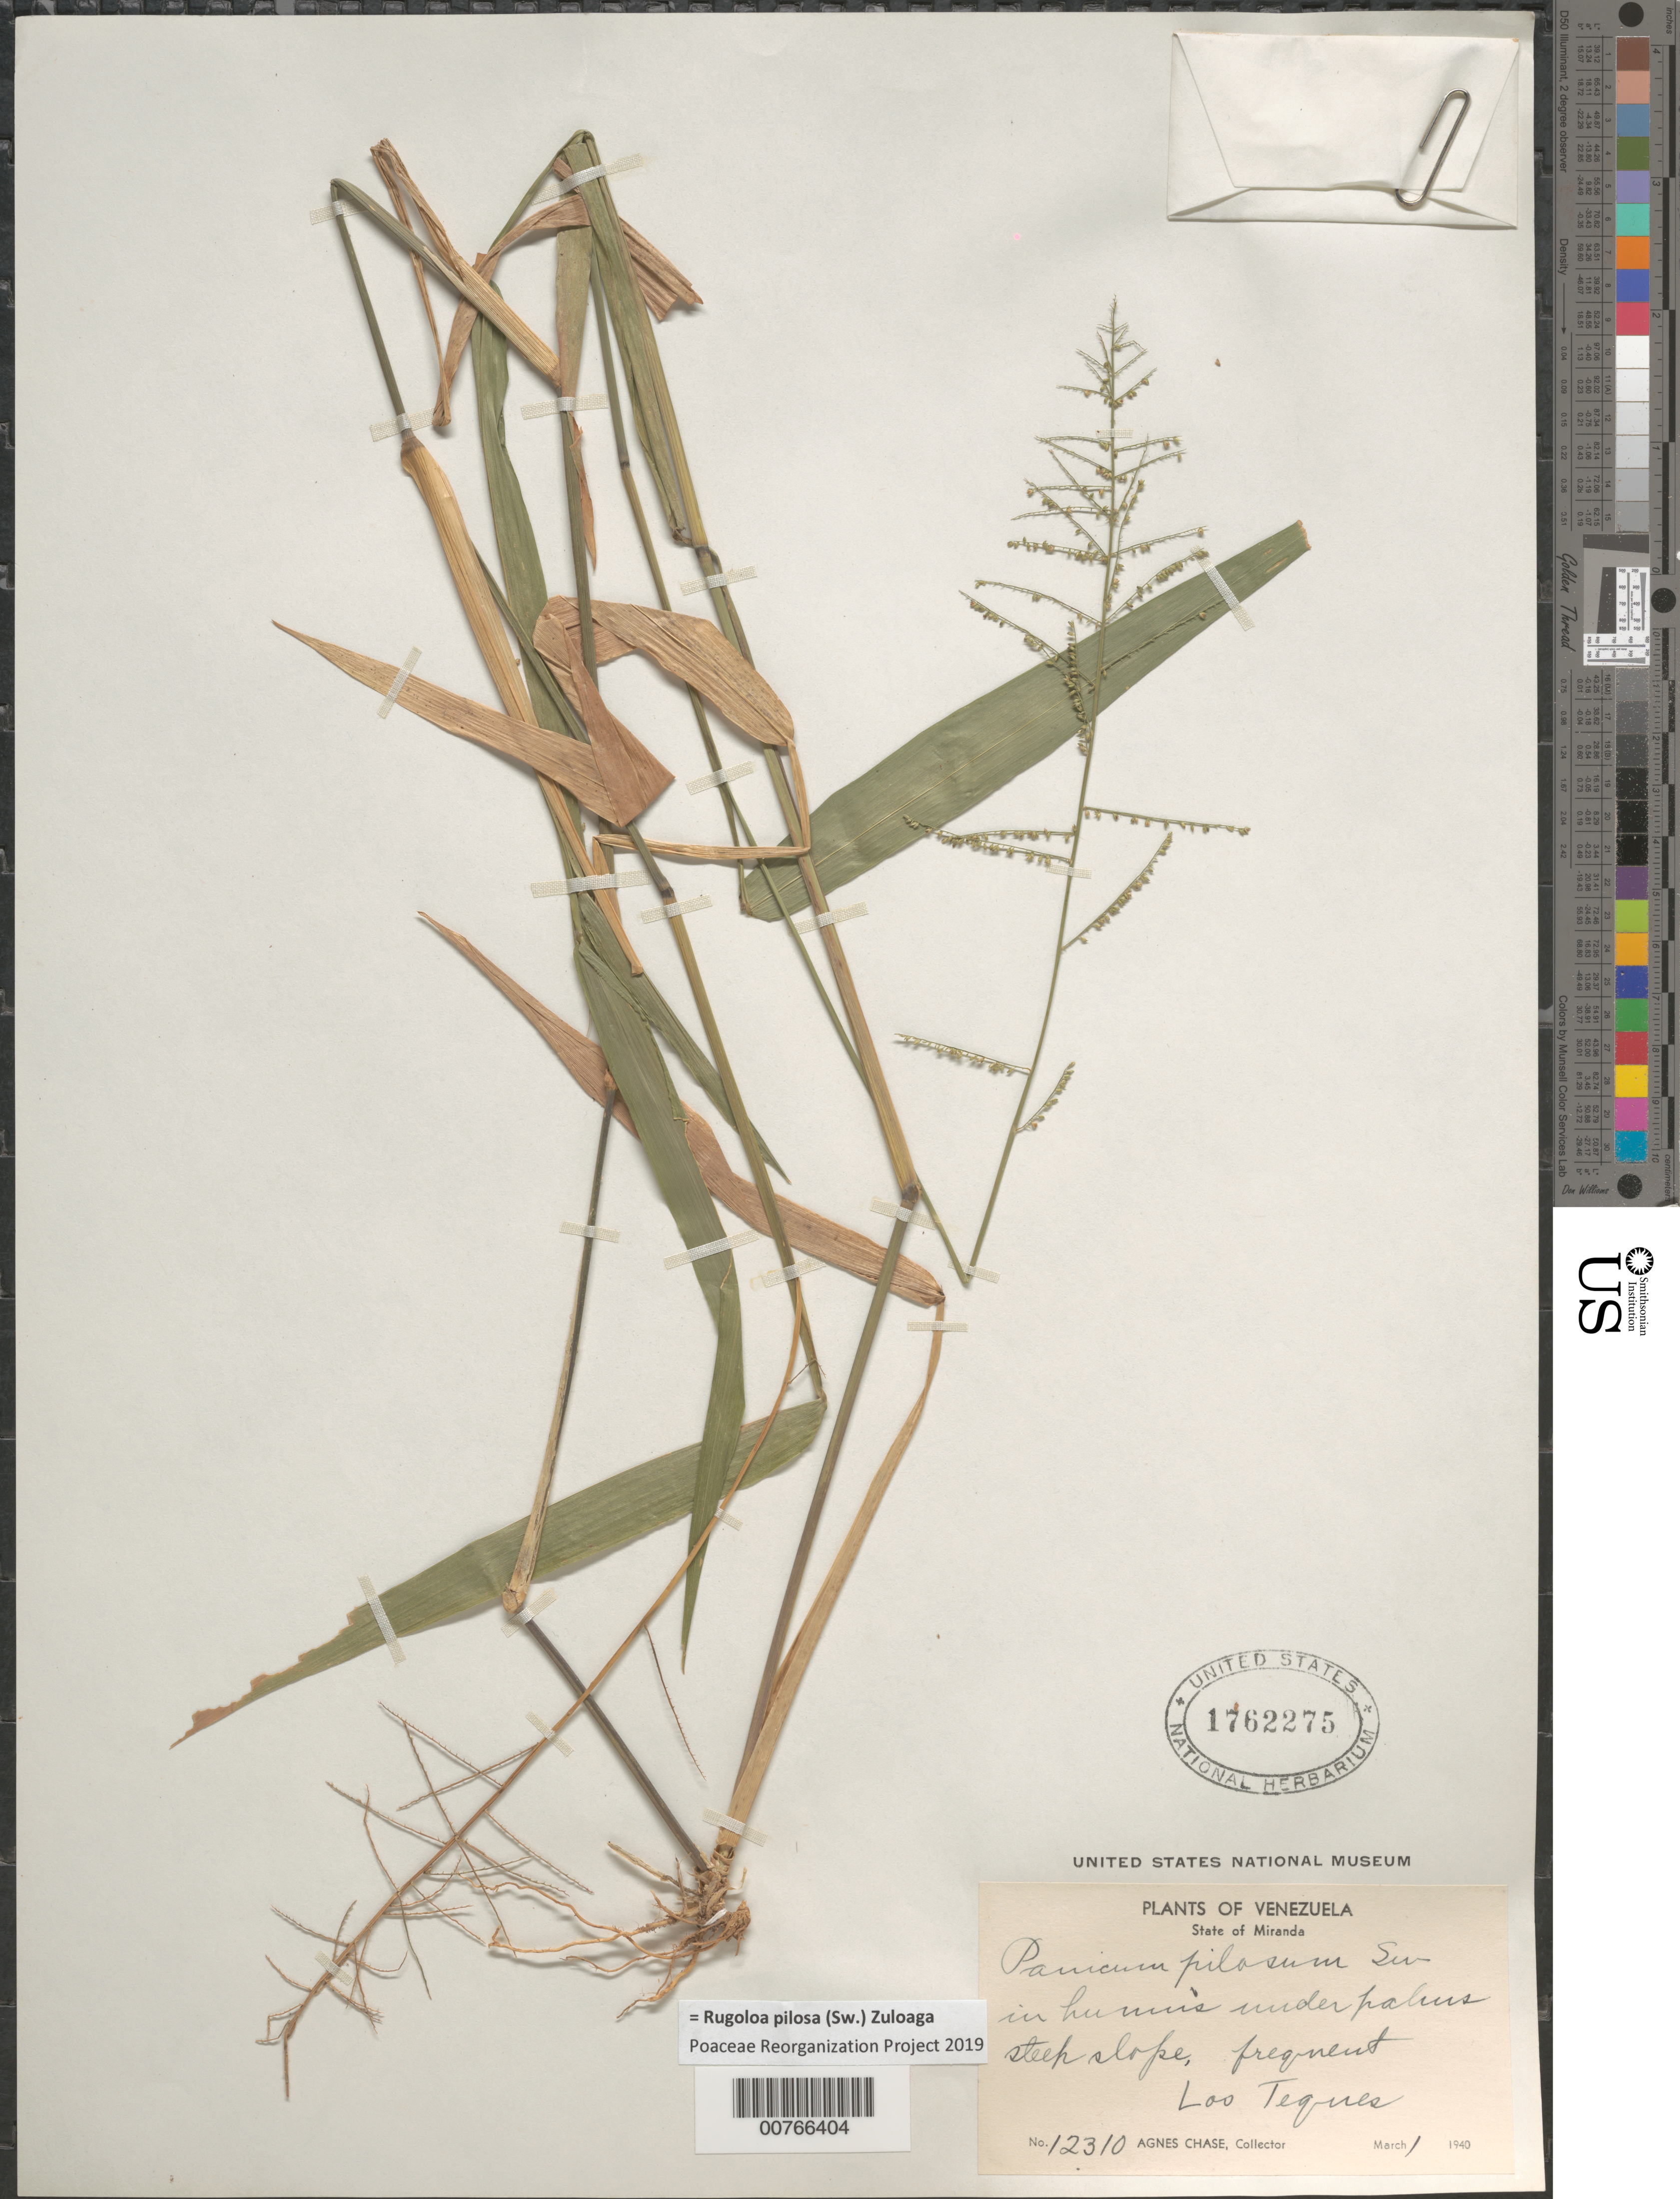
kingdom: Plantae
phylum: Tracheophyta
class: Liliopsida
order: Poales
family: Poaceae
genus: Panicum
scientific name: Panicum pilosum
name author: Sw.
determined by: Chase, [M.] Agnes, (US)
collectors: A. Chase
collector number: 12310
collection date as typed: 01 Mar 1940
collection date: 1940-03-01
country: Venezuela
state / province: Miranda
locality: Los Teques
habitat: in humus, under palms, steep slope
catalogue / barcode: US 1762275